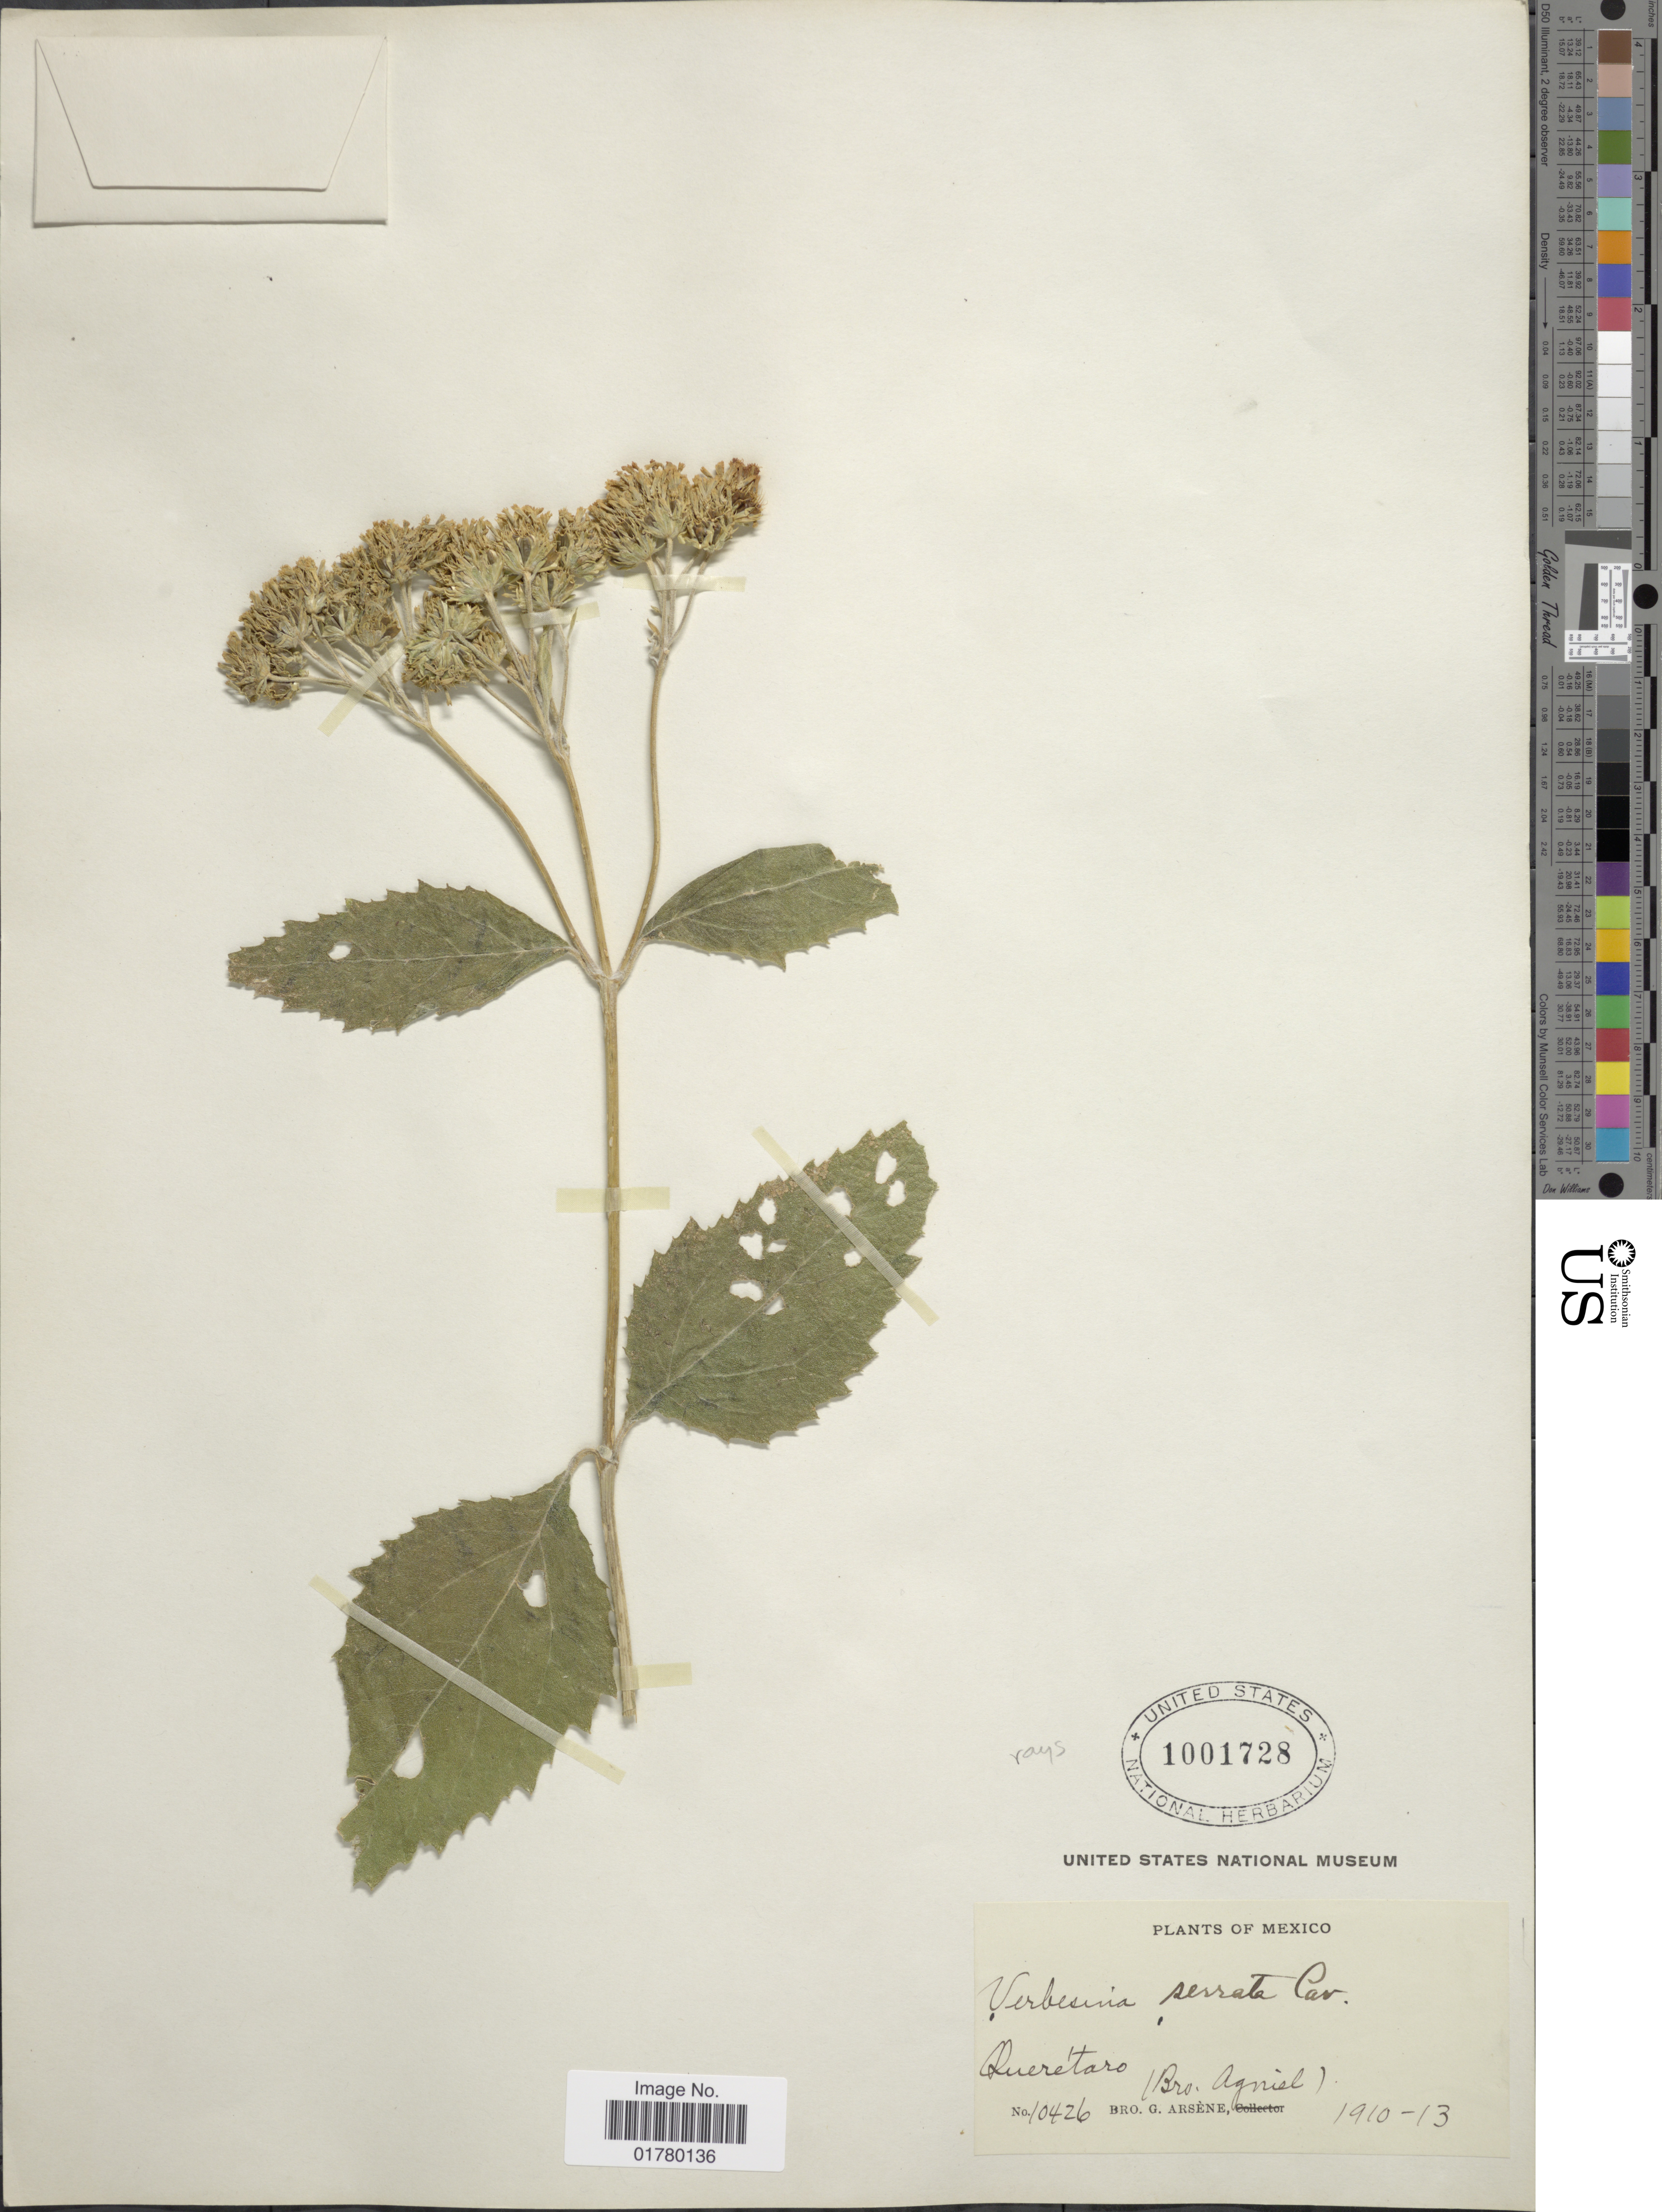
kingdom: Plantae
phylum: Tracheophyta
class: Magnoliopsida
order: Asterales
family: Asteraceae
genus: Verbesina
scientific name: Verbesina serrata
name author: Cav.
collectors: Bro. Agniel & Bro. G. Arsène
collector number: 10426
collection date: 1910/1913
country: Mexico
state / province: Querétaro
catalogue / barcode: US 1001728